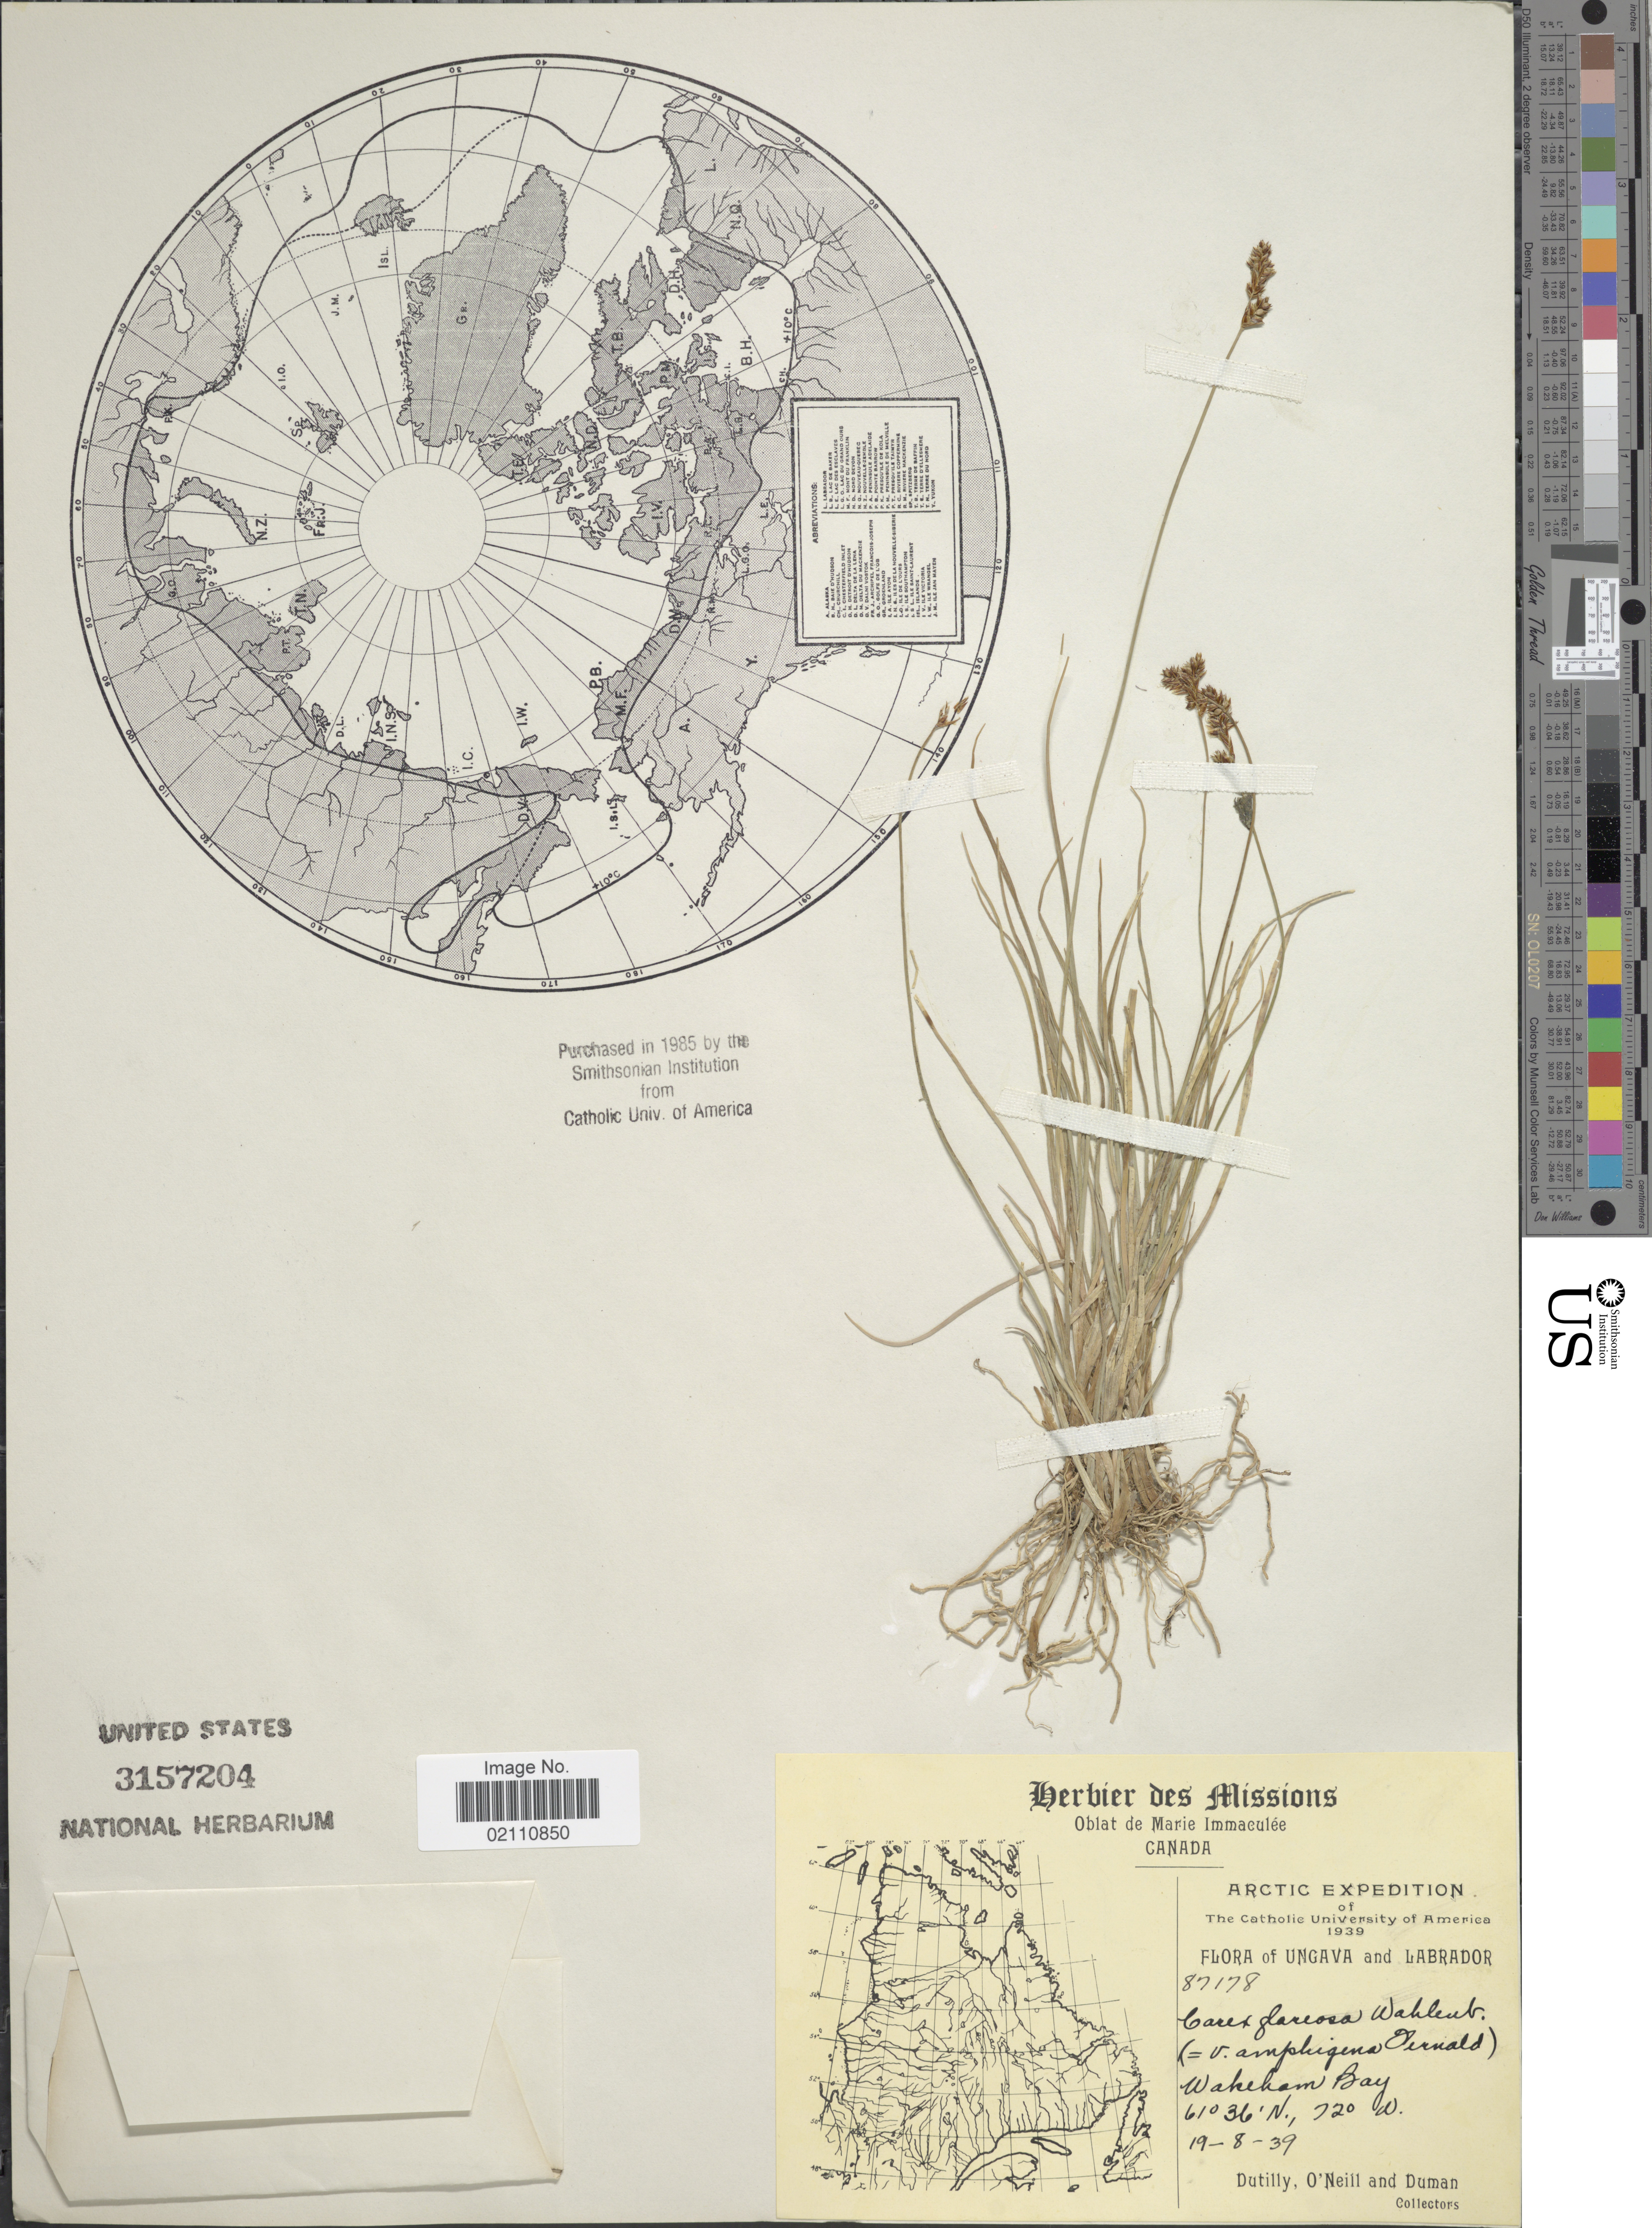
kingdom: Plantae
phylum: Tracheophyta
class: Liliopsida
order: Poales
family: Cyperaceae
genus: Carex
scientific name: Carex glareosa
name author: Schkuhr ex Wahlenb.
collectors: -. Dutilly, O' Neill & -. Duman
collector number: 87178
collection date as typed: Transcribed d/m/y: 19/8/39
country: Canada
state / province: Quebec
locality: Ungava and Labrador, Wakeham Bay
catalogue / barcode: US 3157204